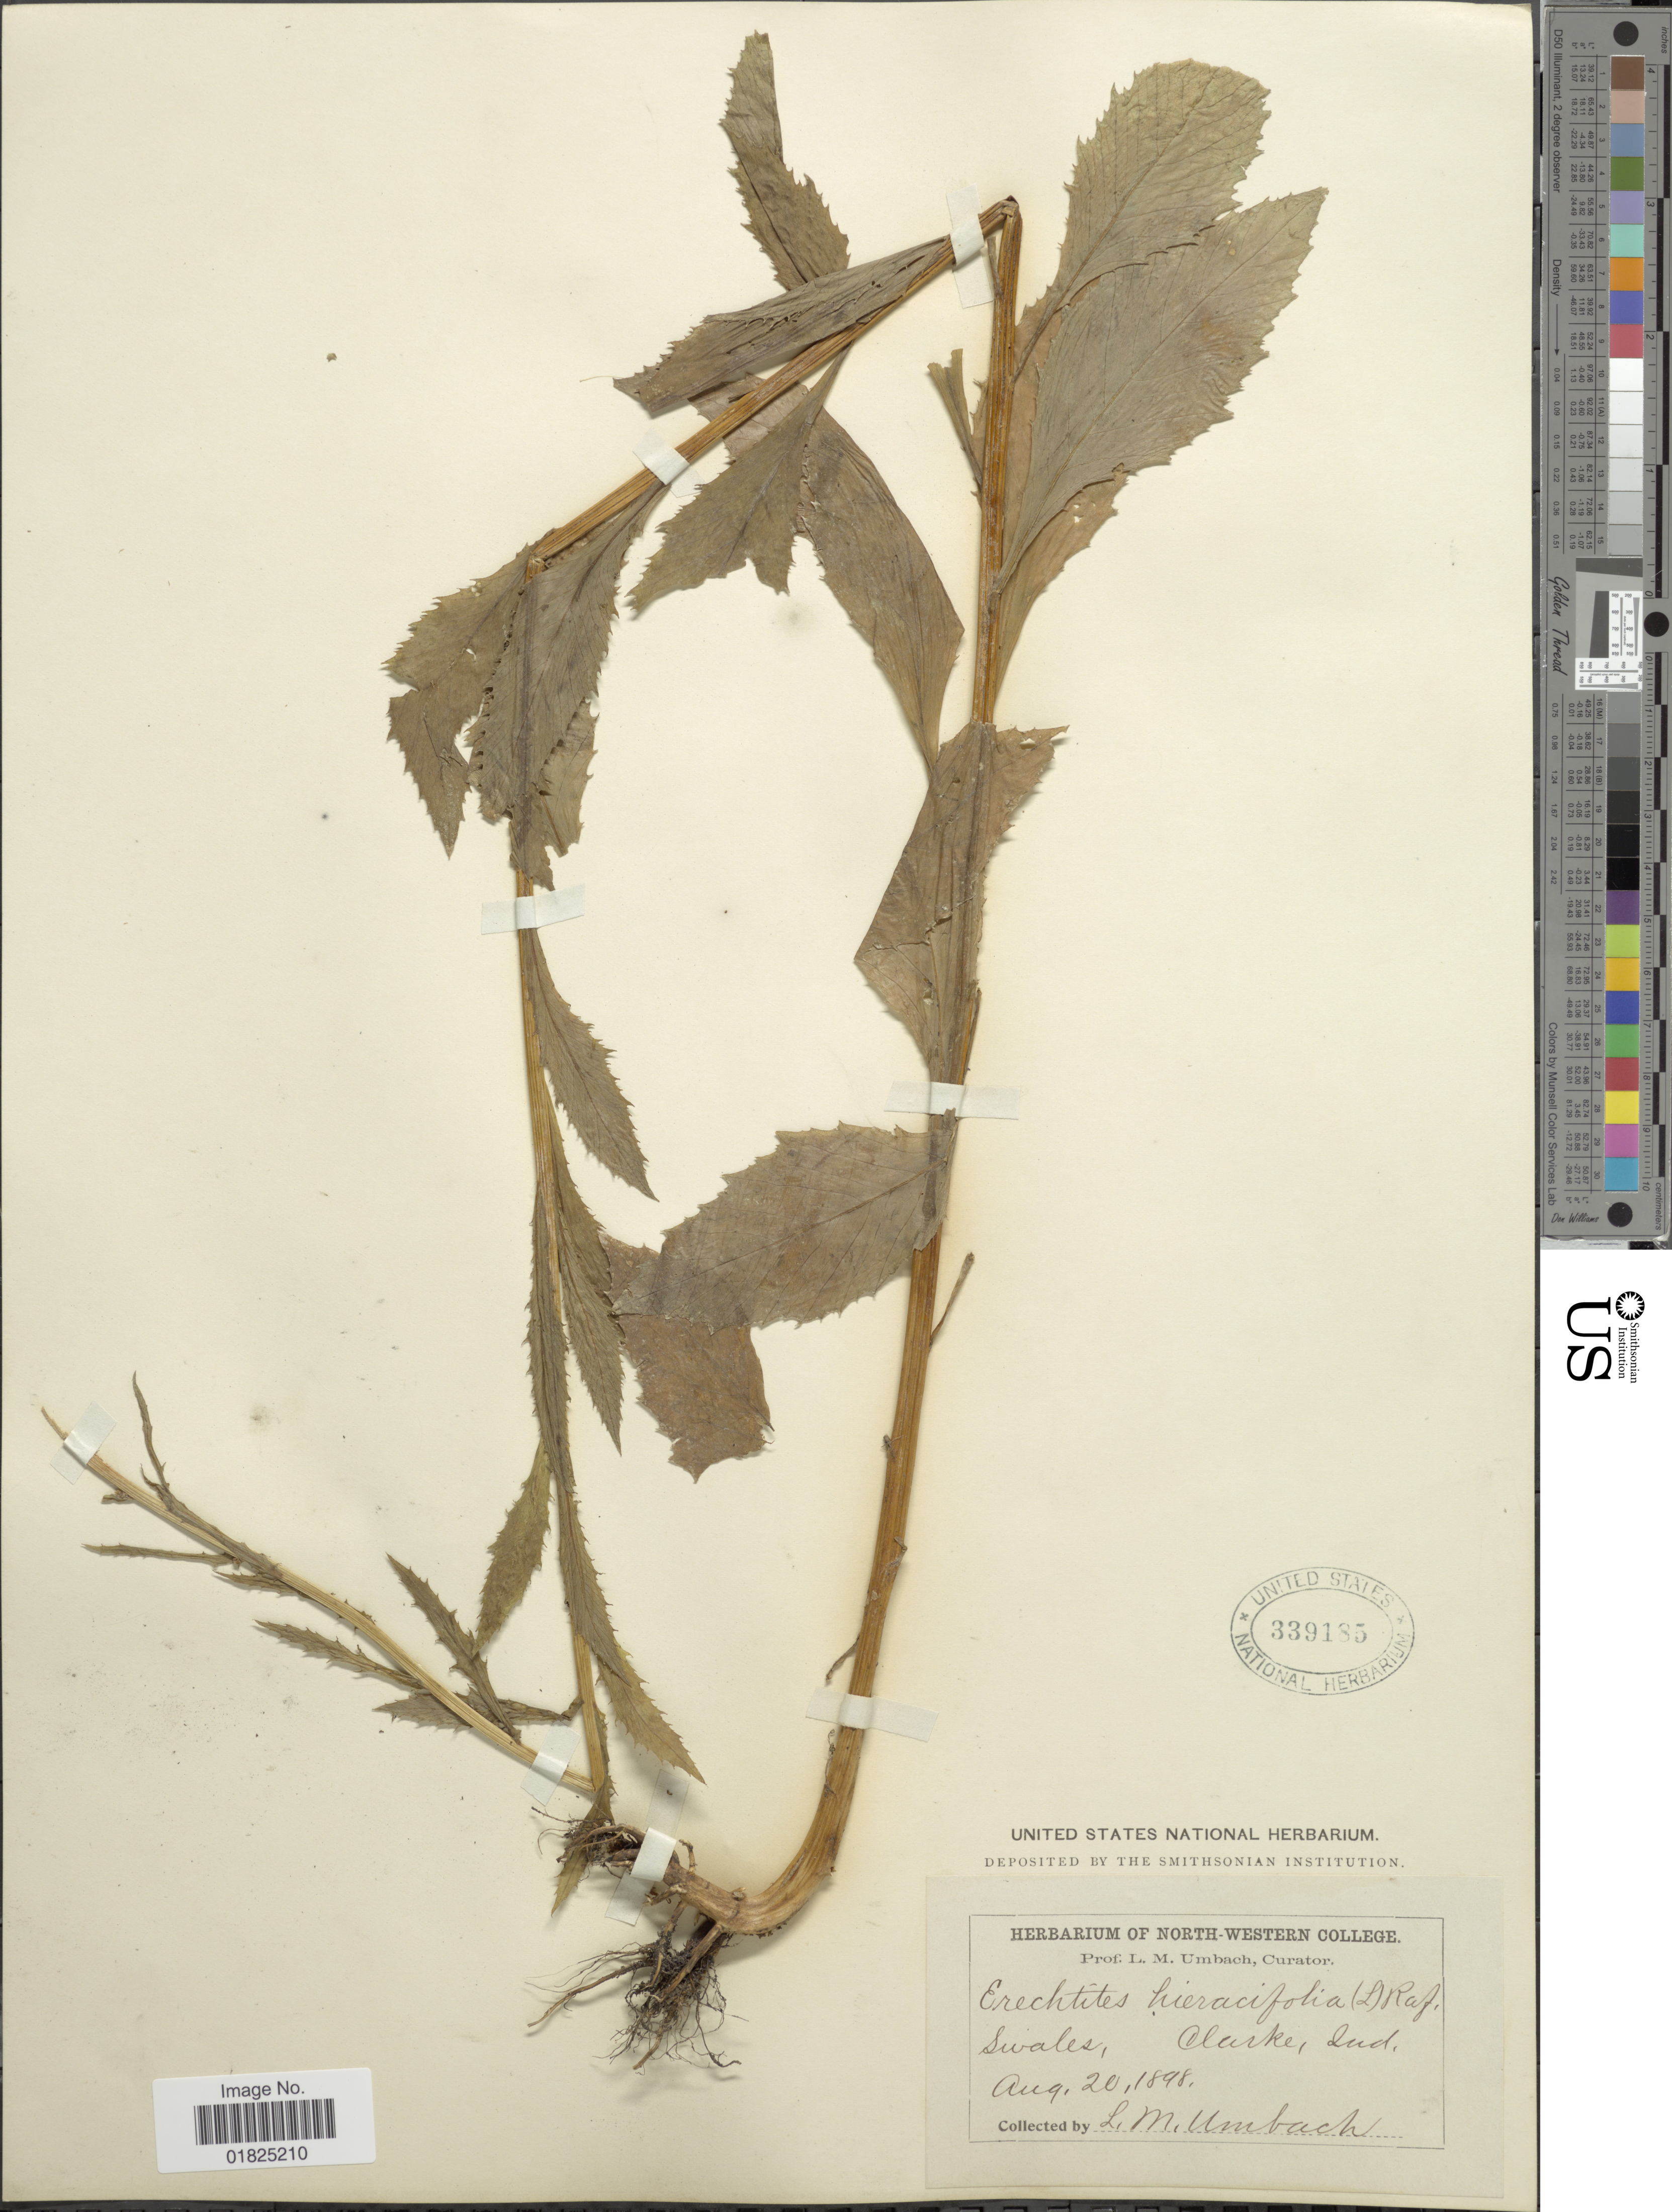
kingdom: Plantae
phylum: Tracheophyta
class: Magnoliopsida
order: Asterales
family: Asteraceae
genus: Erechtites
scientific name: Erechtites hieraciifolius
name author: (L.) Raf. ex DC.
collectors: L. M. Umbach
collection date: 1898-08-20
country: United States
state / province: Indiana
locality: Swales, Clarke, Ind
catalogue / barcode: US 339185